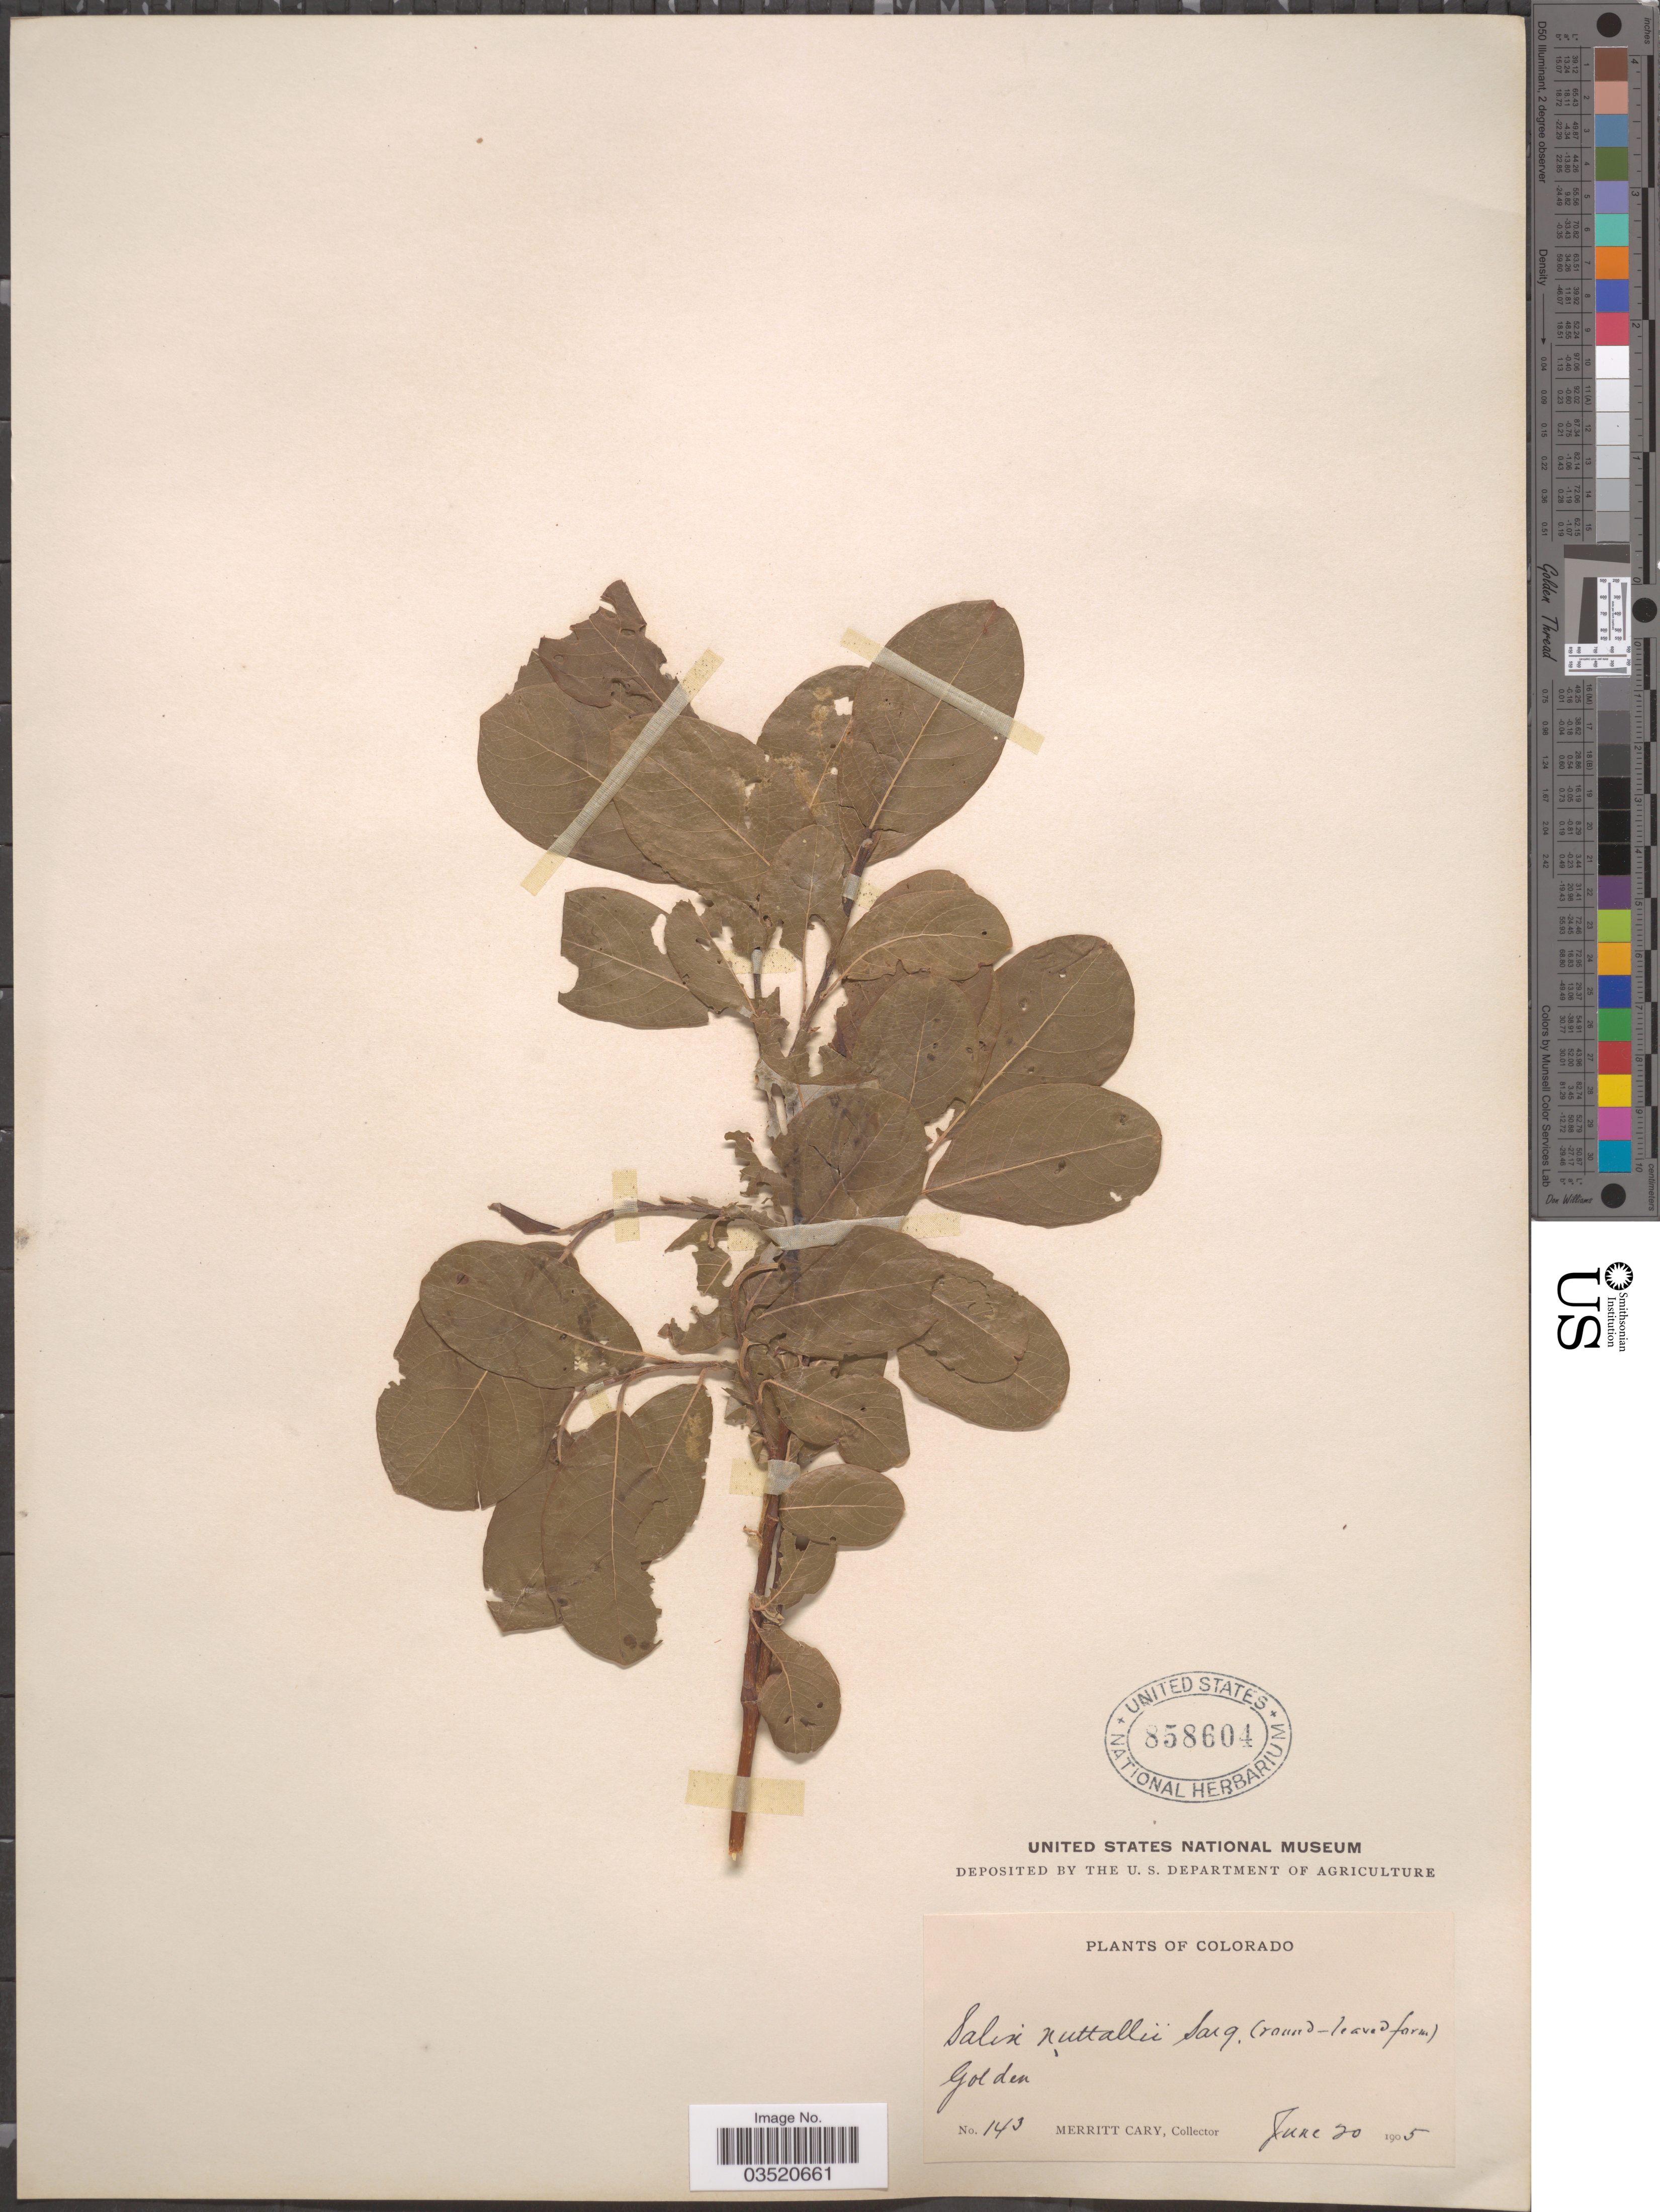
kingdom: Plantae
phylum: Tracheophyta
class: Magnoliopsida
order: Malpighiales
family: Salicaceae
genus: Salix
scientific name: Salix scouleriana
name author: Barratt ex Hook.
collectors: M. Cary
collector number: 143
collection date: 1905-06-20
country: United States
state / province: Colorado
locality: Golden.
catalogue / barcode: US 858604